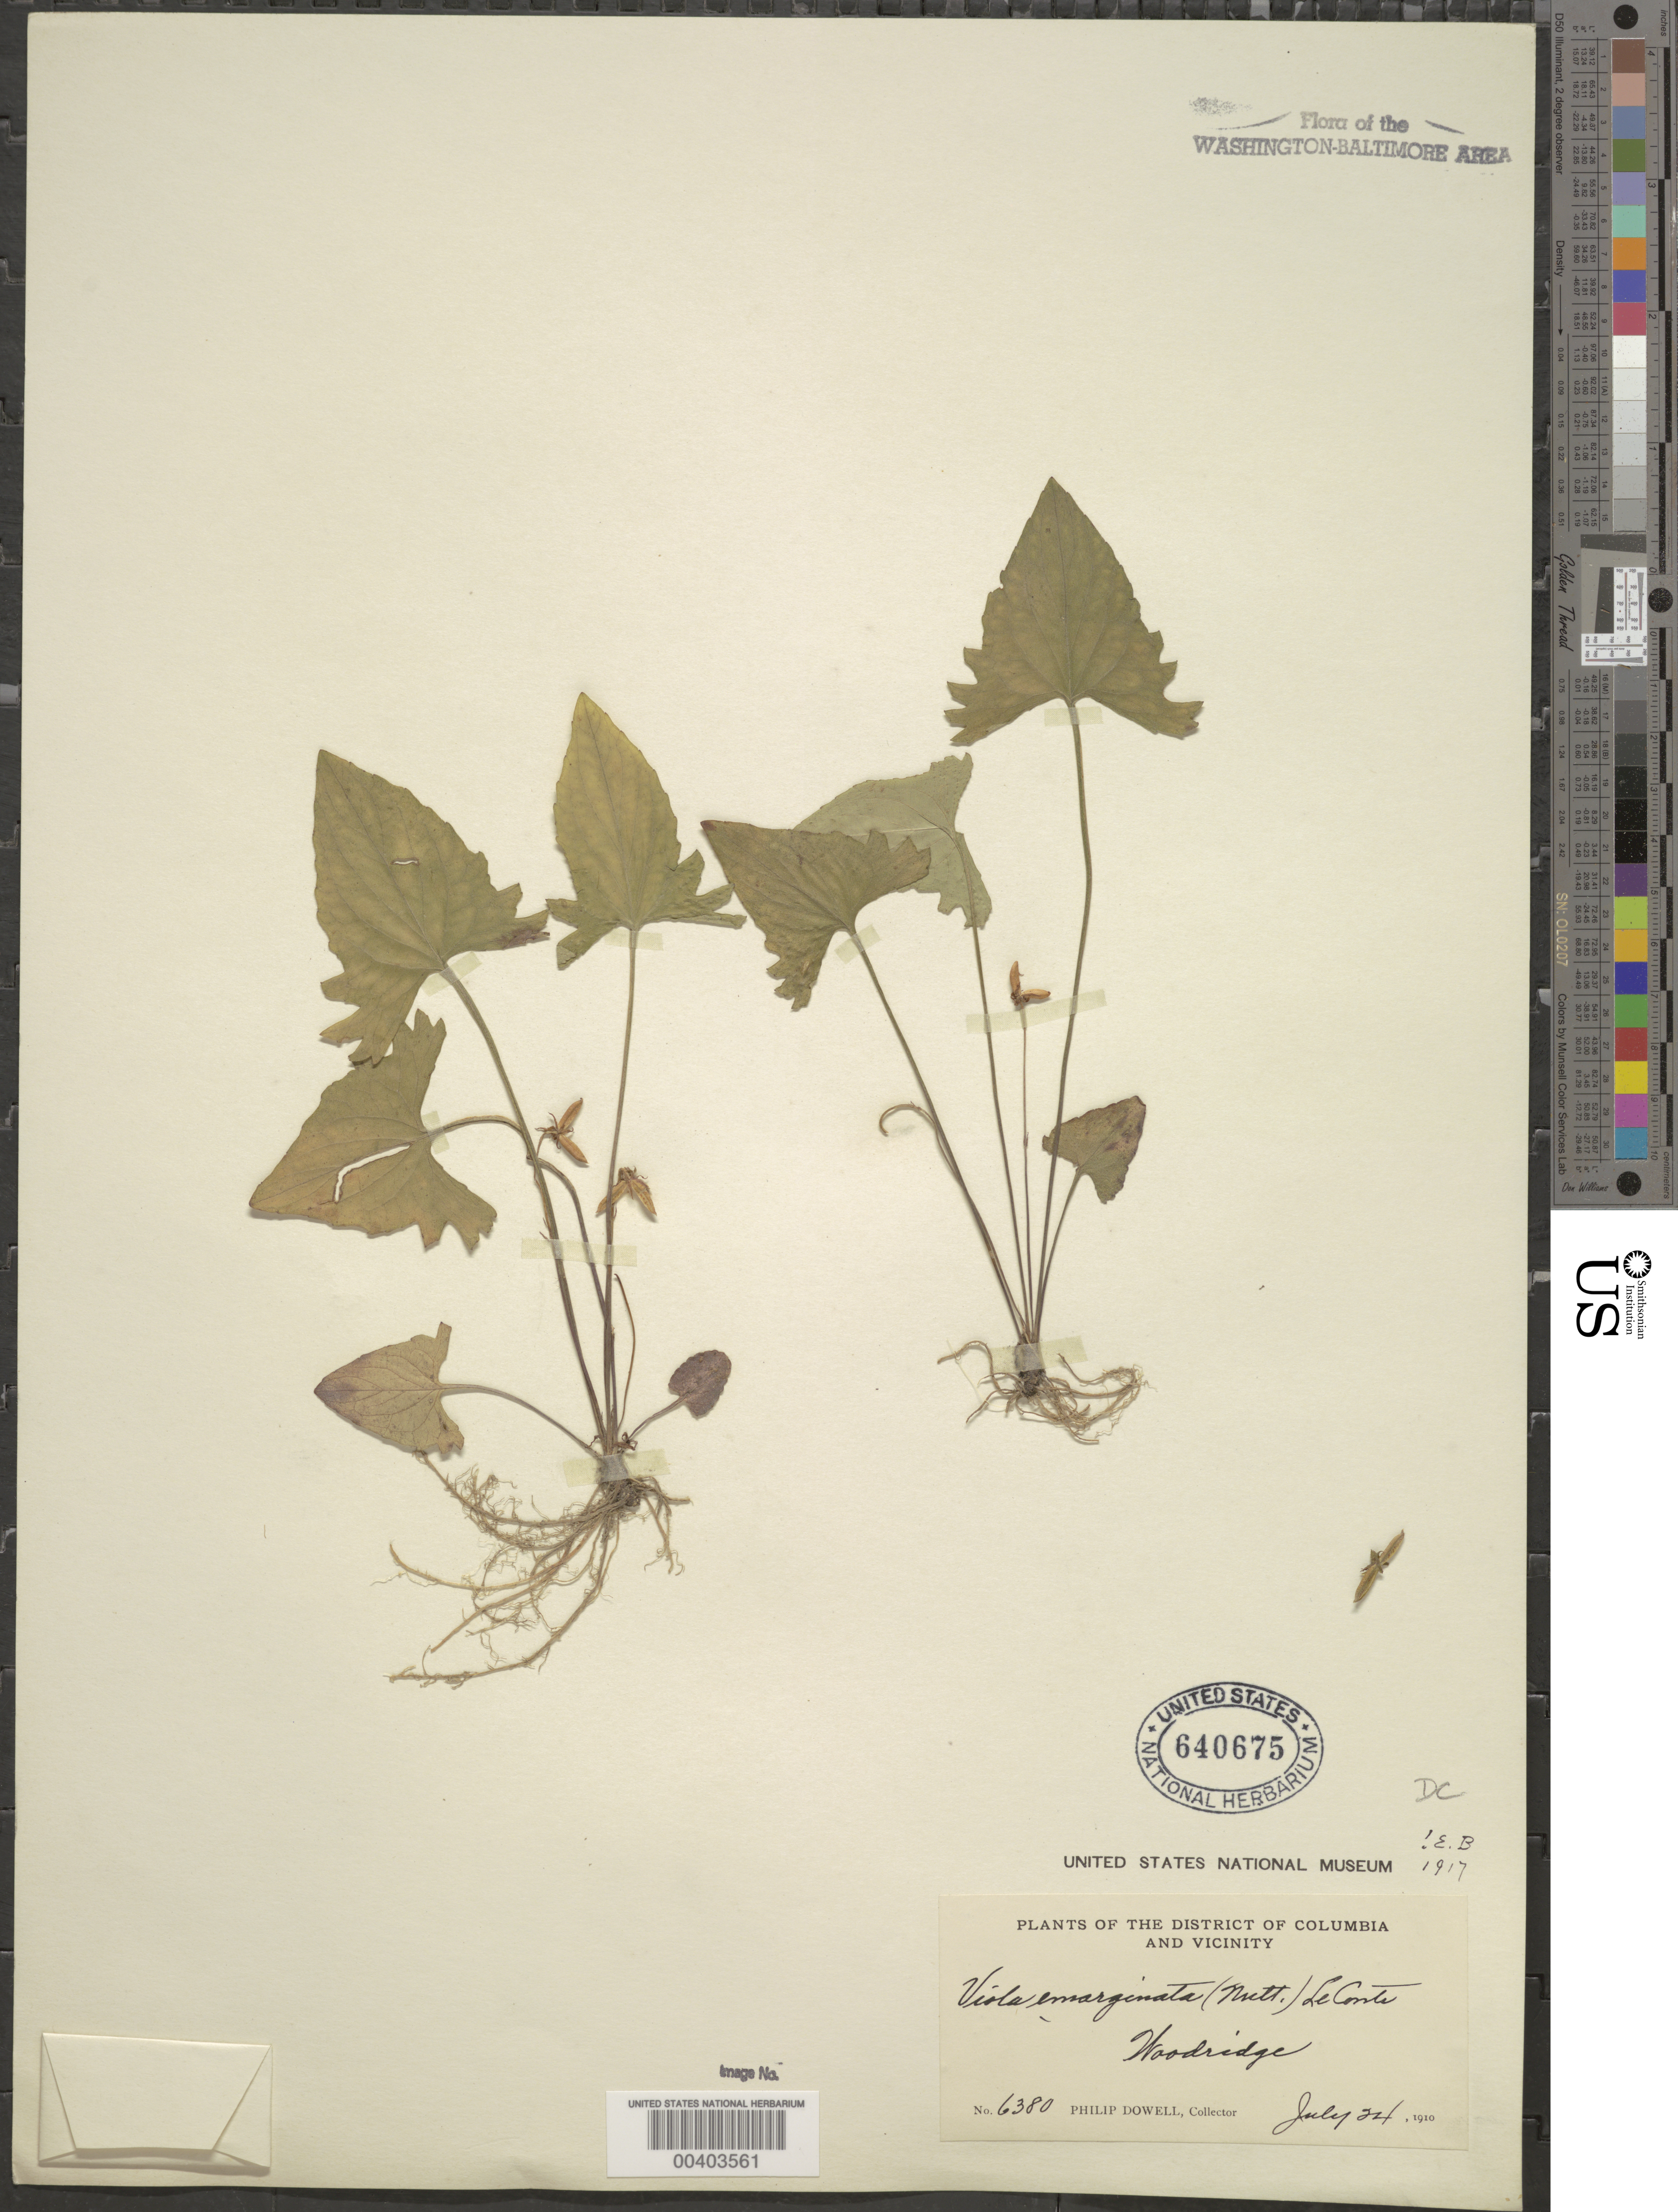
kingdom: Plantae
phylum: Tracheophyta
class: Magnoliopsida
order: Malpighiales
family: Violaceae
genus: Viola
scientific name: Viola sagittata var. sagittata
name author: Aiton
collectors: P. Dowell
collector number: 6380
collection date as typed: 24 Jul 1910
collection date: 1910-07-24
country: United States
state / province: District of Columbia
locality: Woodridge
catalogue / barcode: US 640675